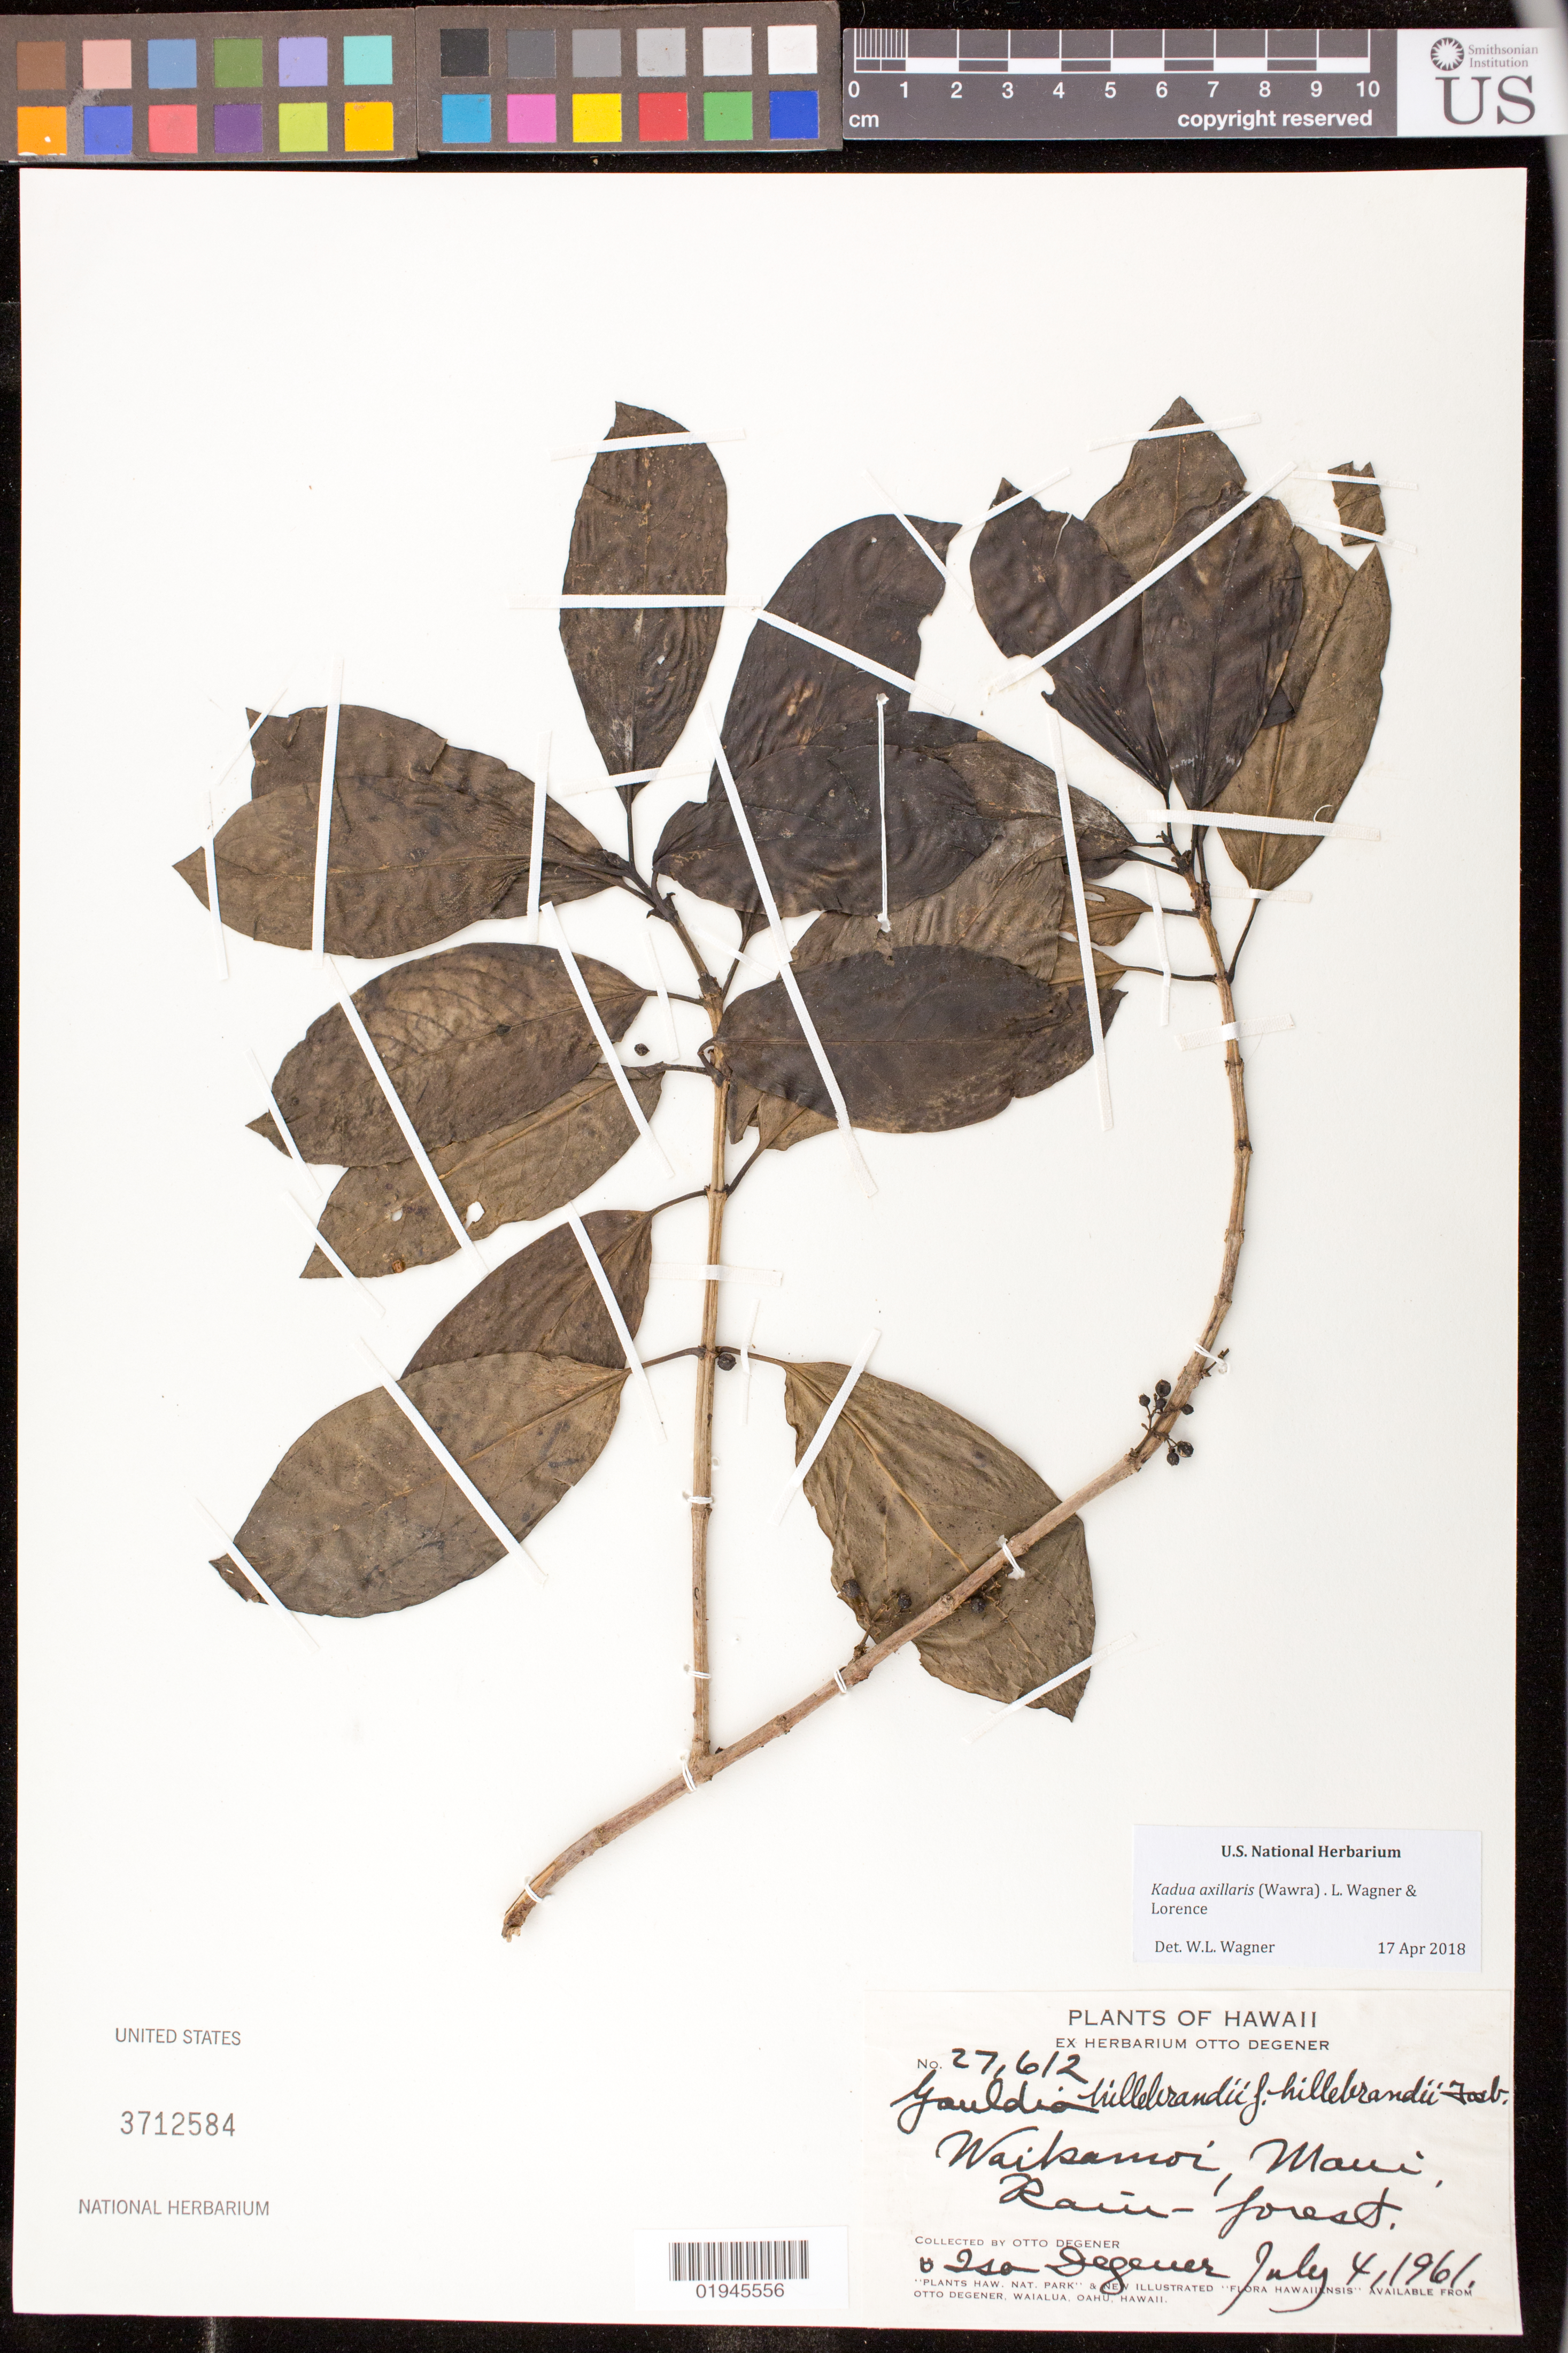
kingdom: Plantae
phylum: Tracheophyta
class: Magnoliopsida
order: Gentianales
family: Rubiaceae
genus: Kadua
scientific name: Kadua axillaris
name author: (Wawra) W.L. Wagner & Lorence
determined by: Wagner, W. L., (BOT), Smithsonian Institution - National Museum of Natural History (UNITED STATES)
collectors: O. Degener & I. Degener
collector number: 27612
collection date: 1961-07-04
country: United States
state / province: Hawaii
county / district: Maui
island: Maui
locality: Waikamoi, Maui.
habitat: Rain-forest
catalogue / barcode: US 3712584